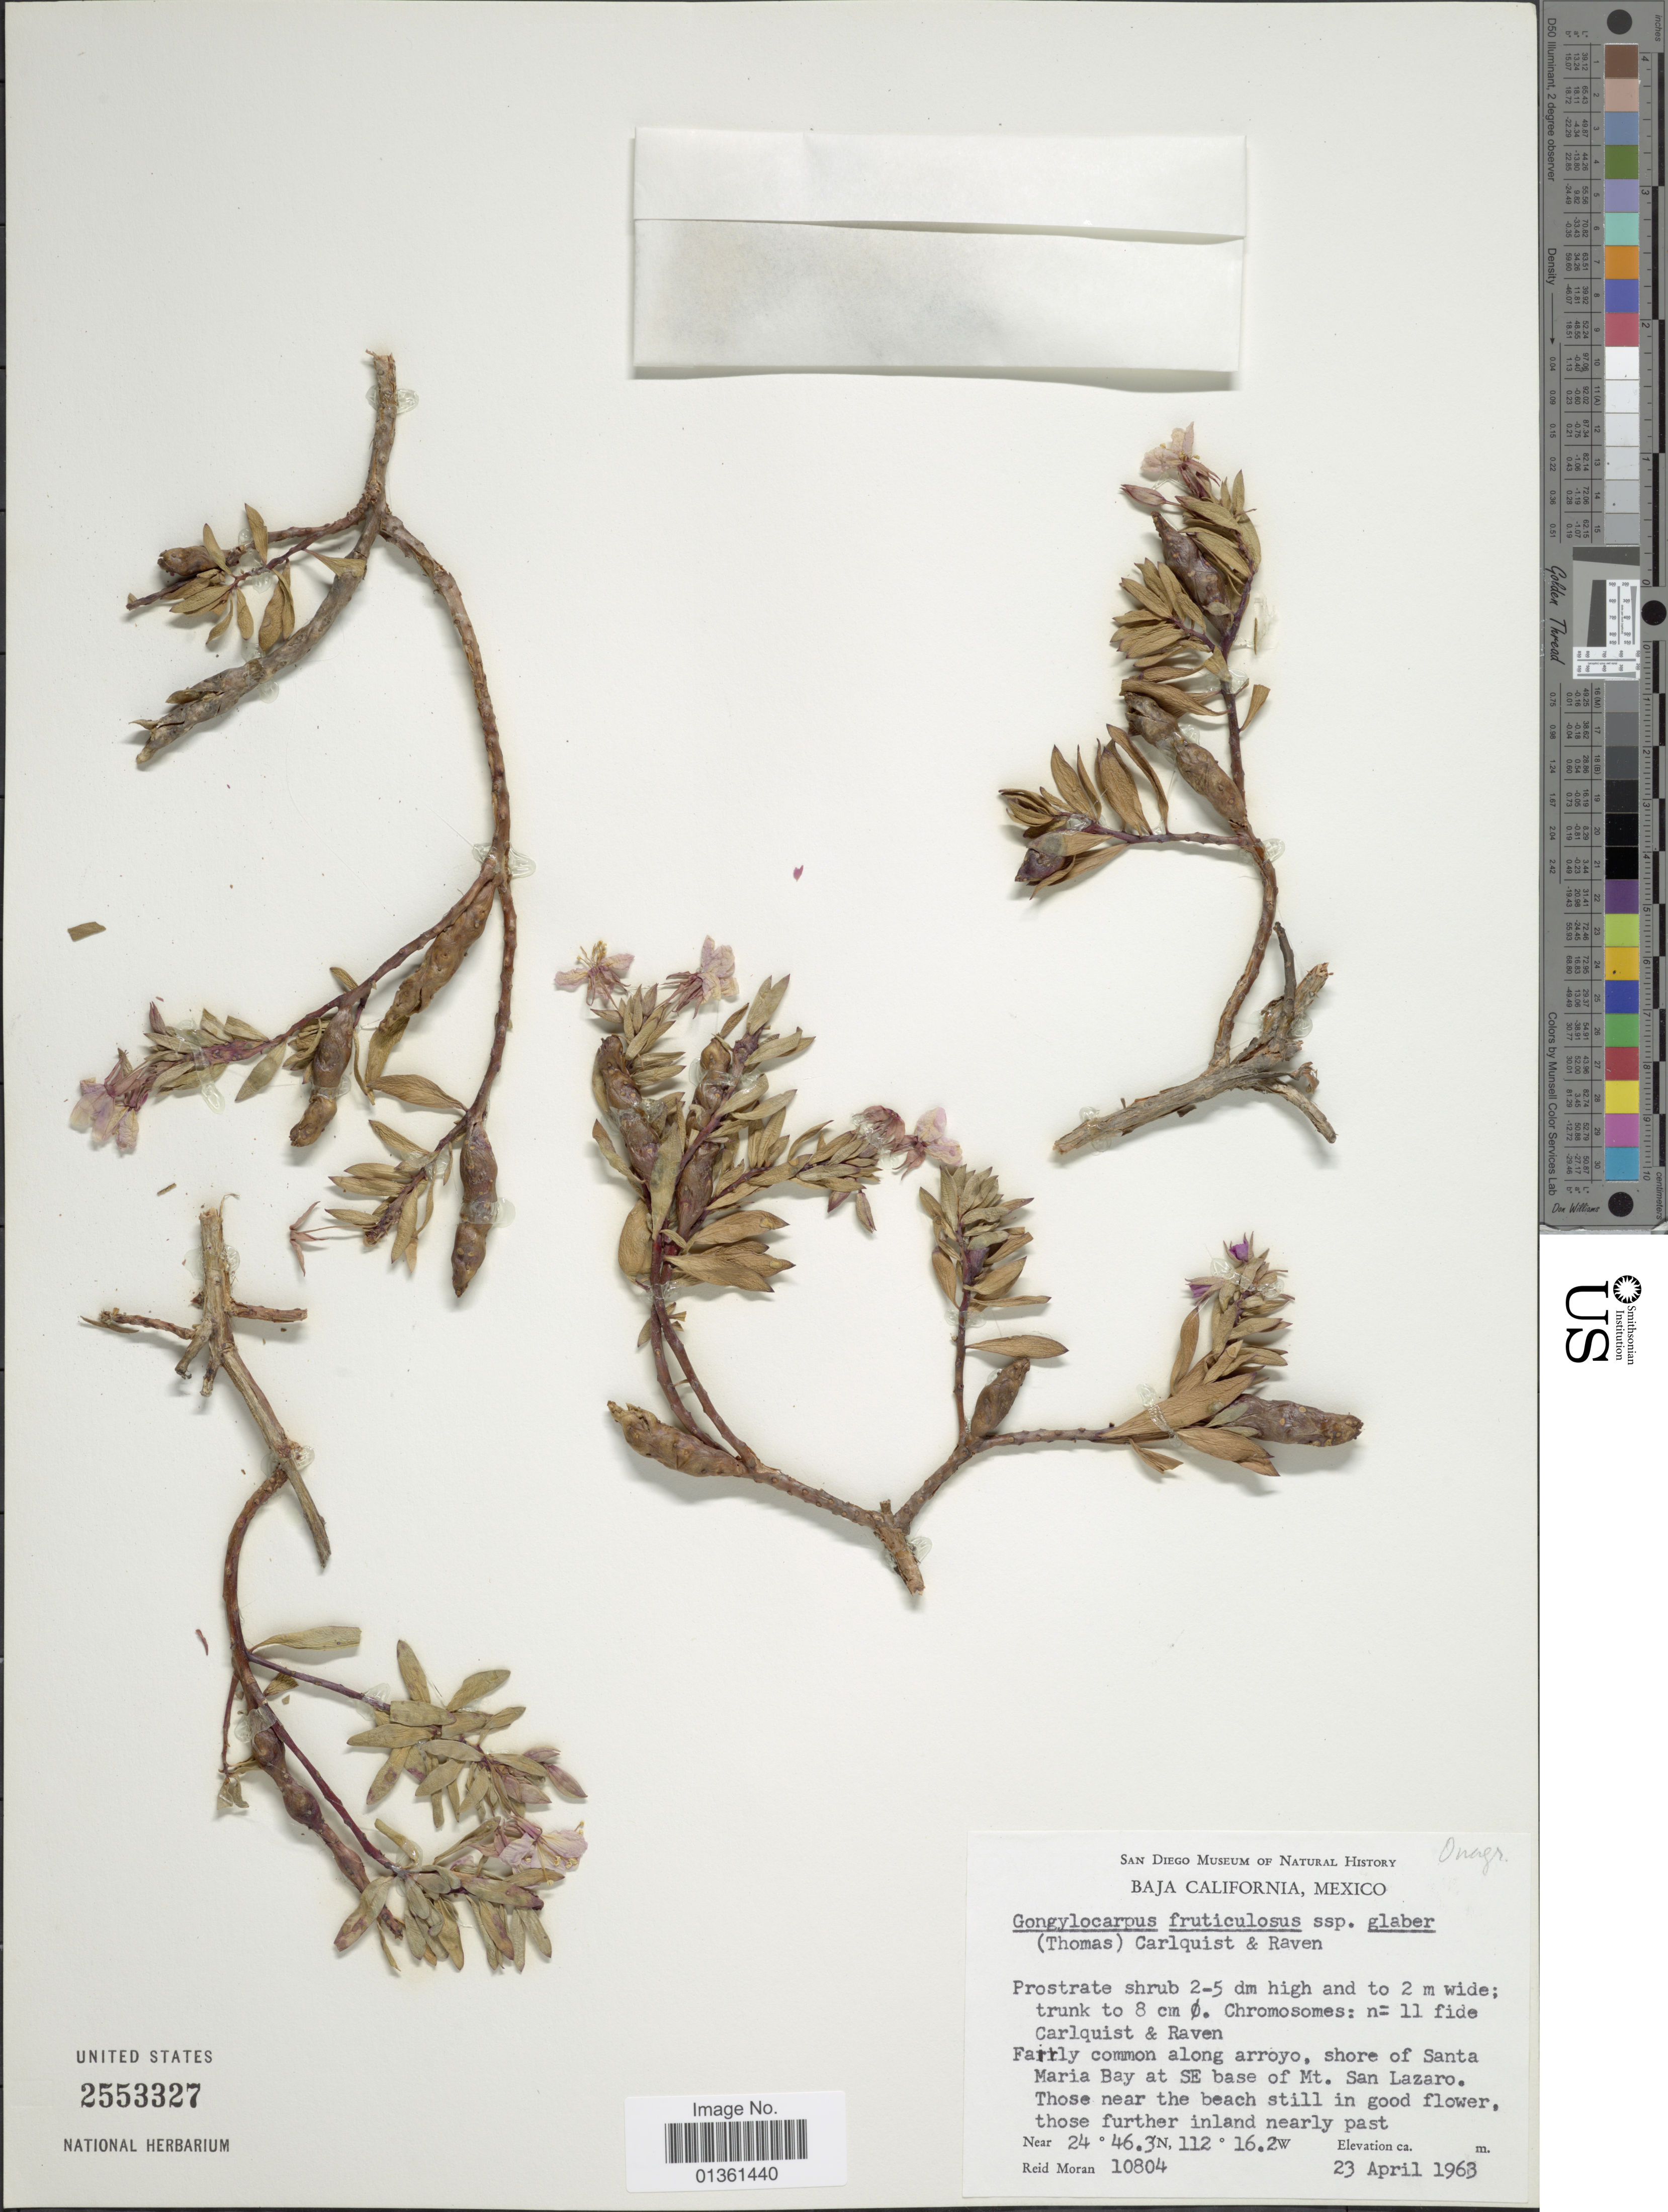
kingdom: Plantae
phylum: Tracheophyta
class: Magnoliopsida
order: Myrtales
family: Onagraceae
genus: Gongylocarpus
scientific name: Gongylocarpus fruticulosus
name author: (Benth.) K. Brandegee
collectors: R. V. Moran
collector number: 10804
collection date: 1963-04-23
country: Mexico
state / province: Baja California Sur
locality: Fairly common along arroyo, shore of Santa Maria Bay at SE base of Mt. San Lazaro.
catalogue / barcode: US 2553327